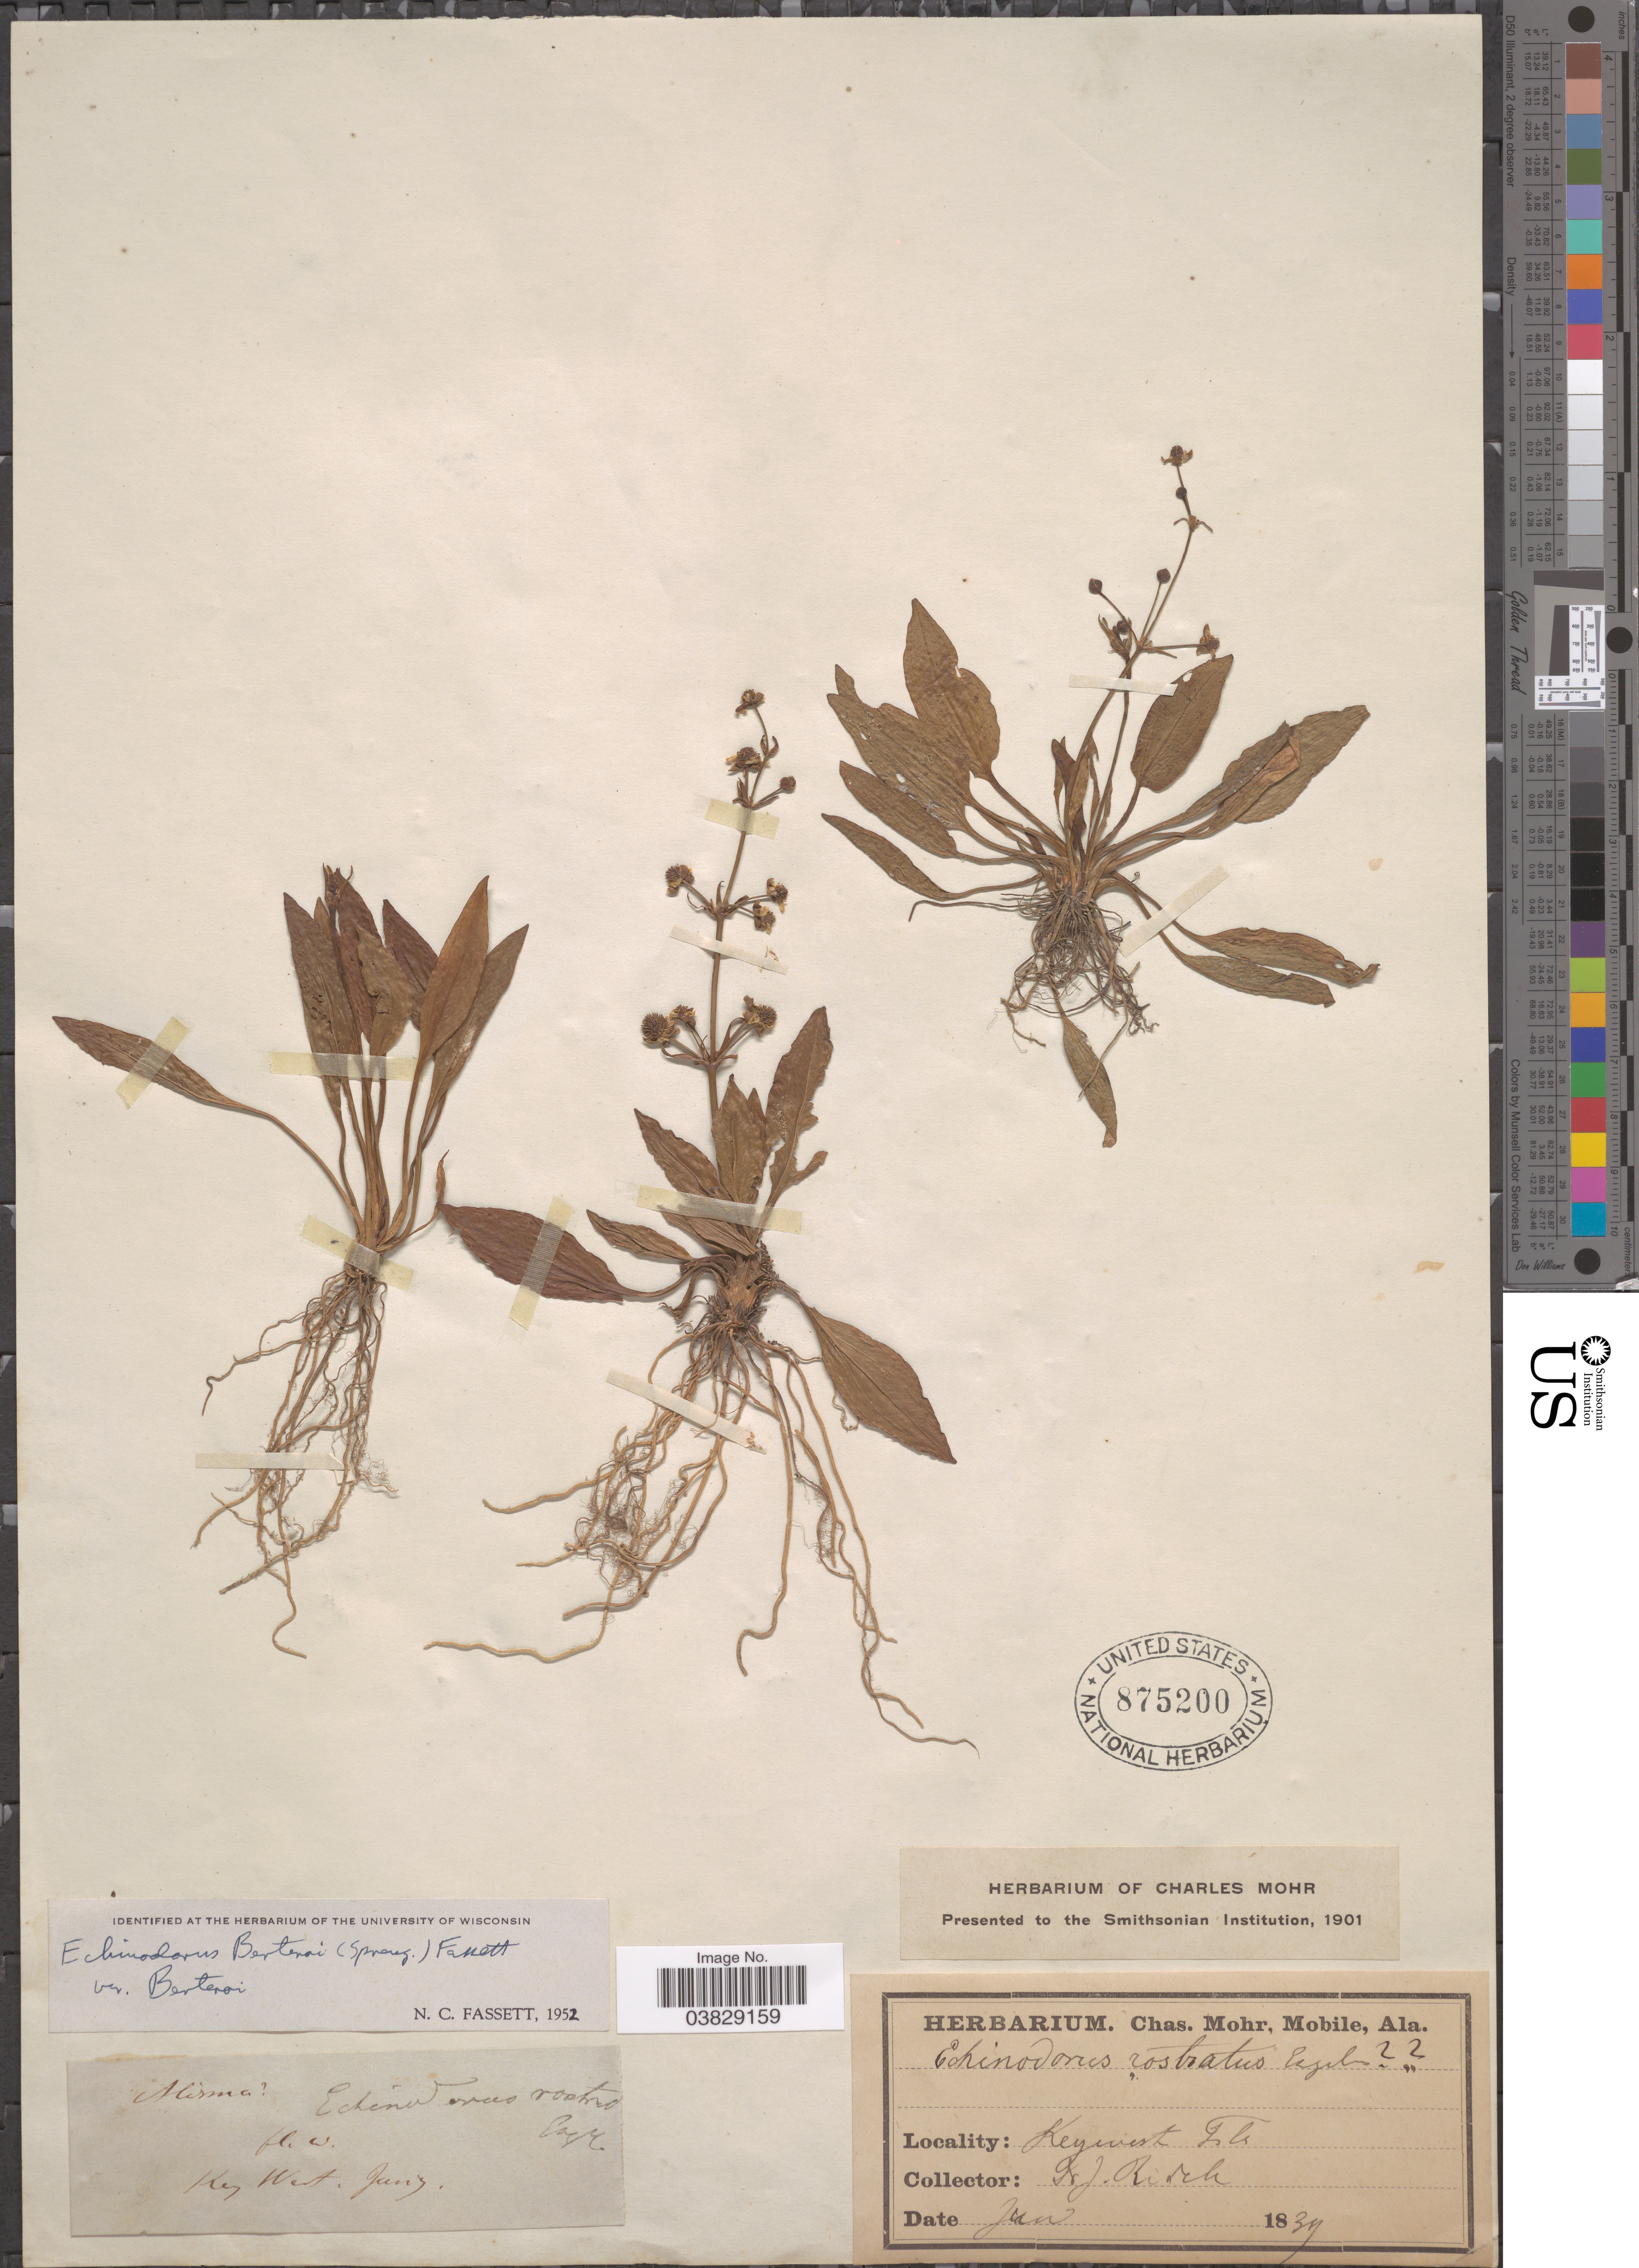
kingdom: Plantae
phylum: Tracheophyta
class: Liliopsida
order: Alismatales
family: Alismataceae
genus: Echinodorus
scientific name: Echinodorus berteroi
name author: (Spreng.) Fassett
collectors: A. Kirk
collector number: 22?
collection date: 1839-06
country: United States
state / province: Florida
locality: Key West.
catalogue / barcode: US 875200